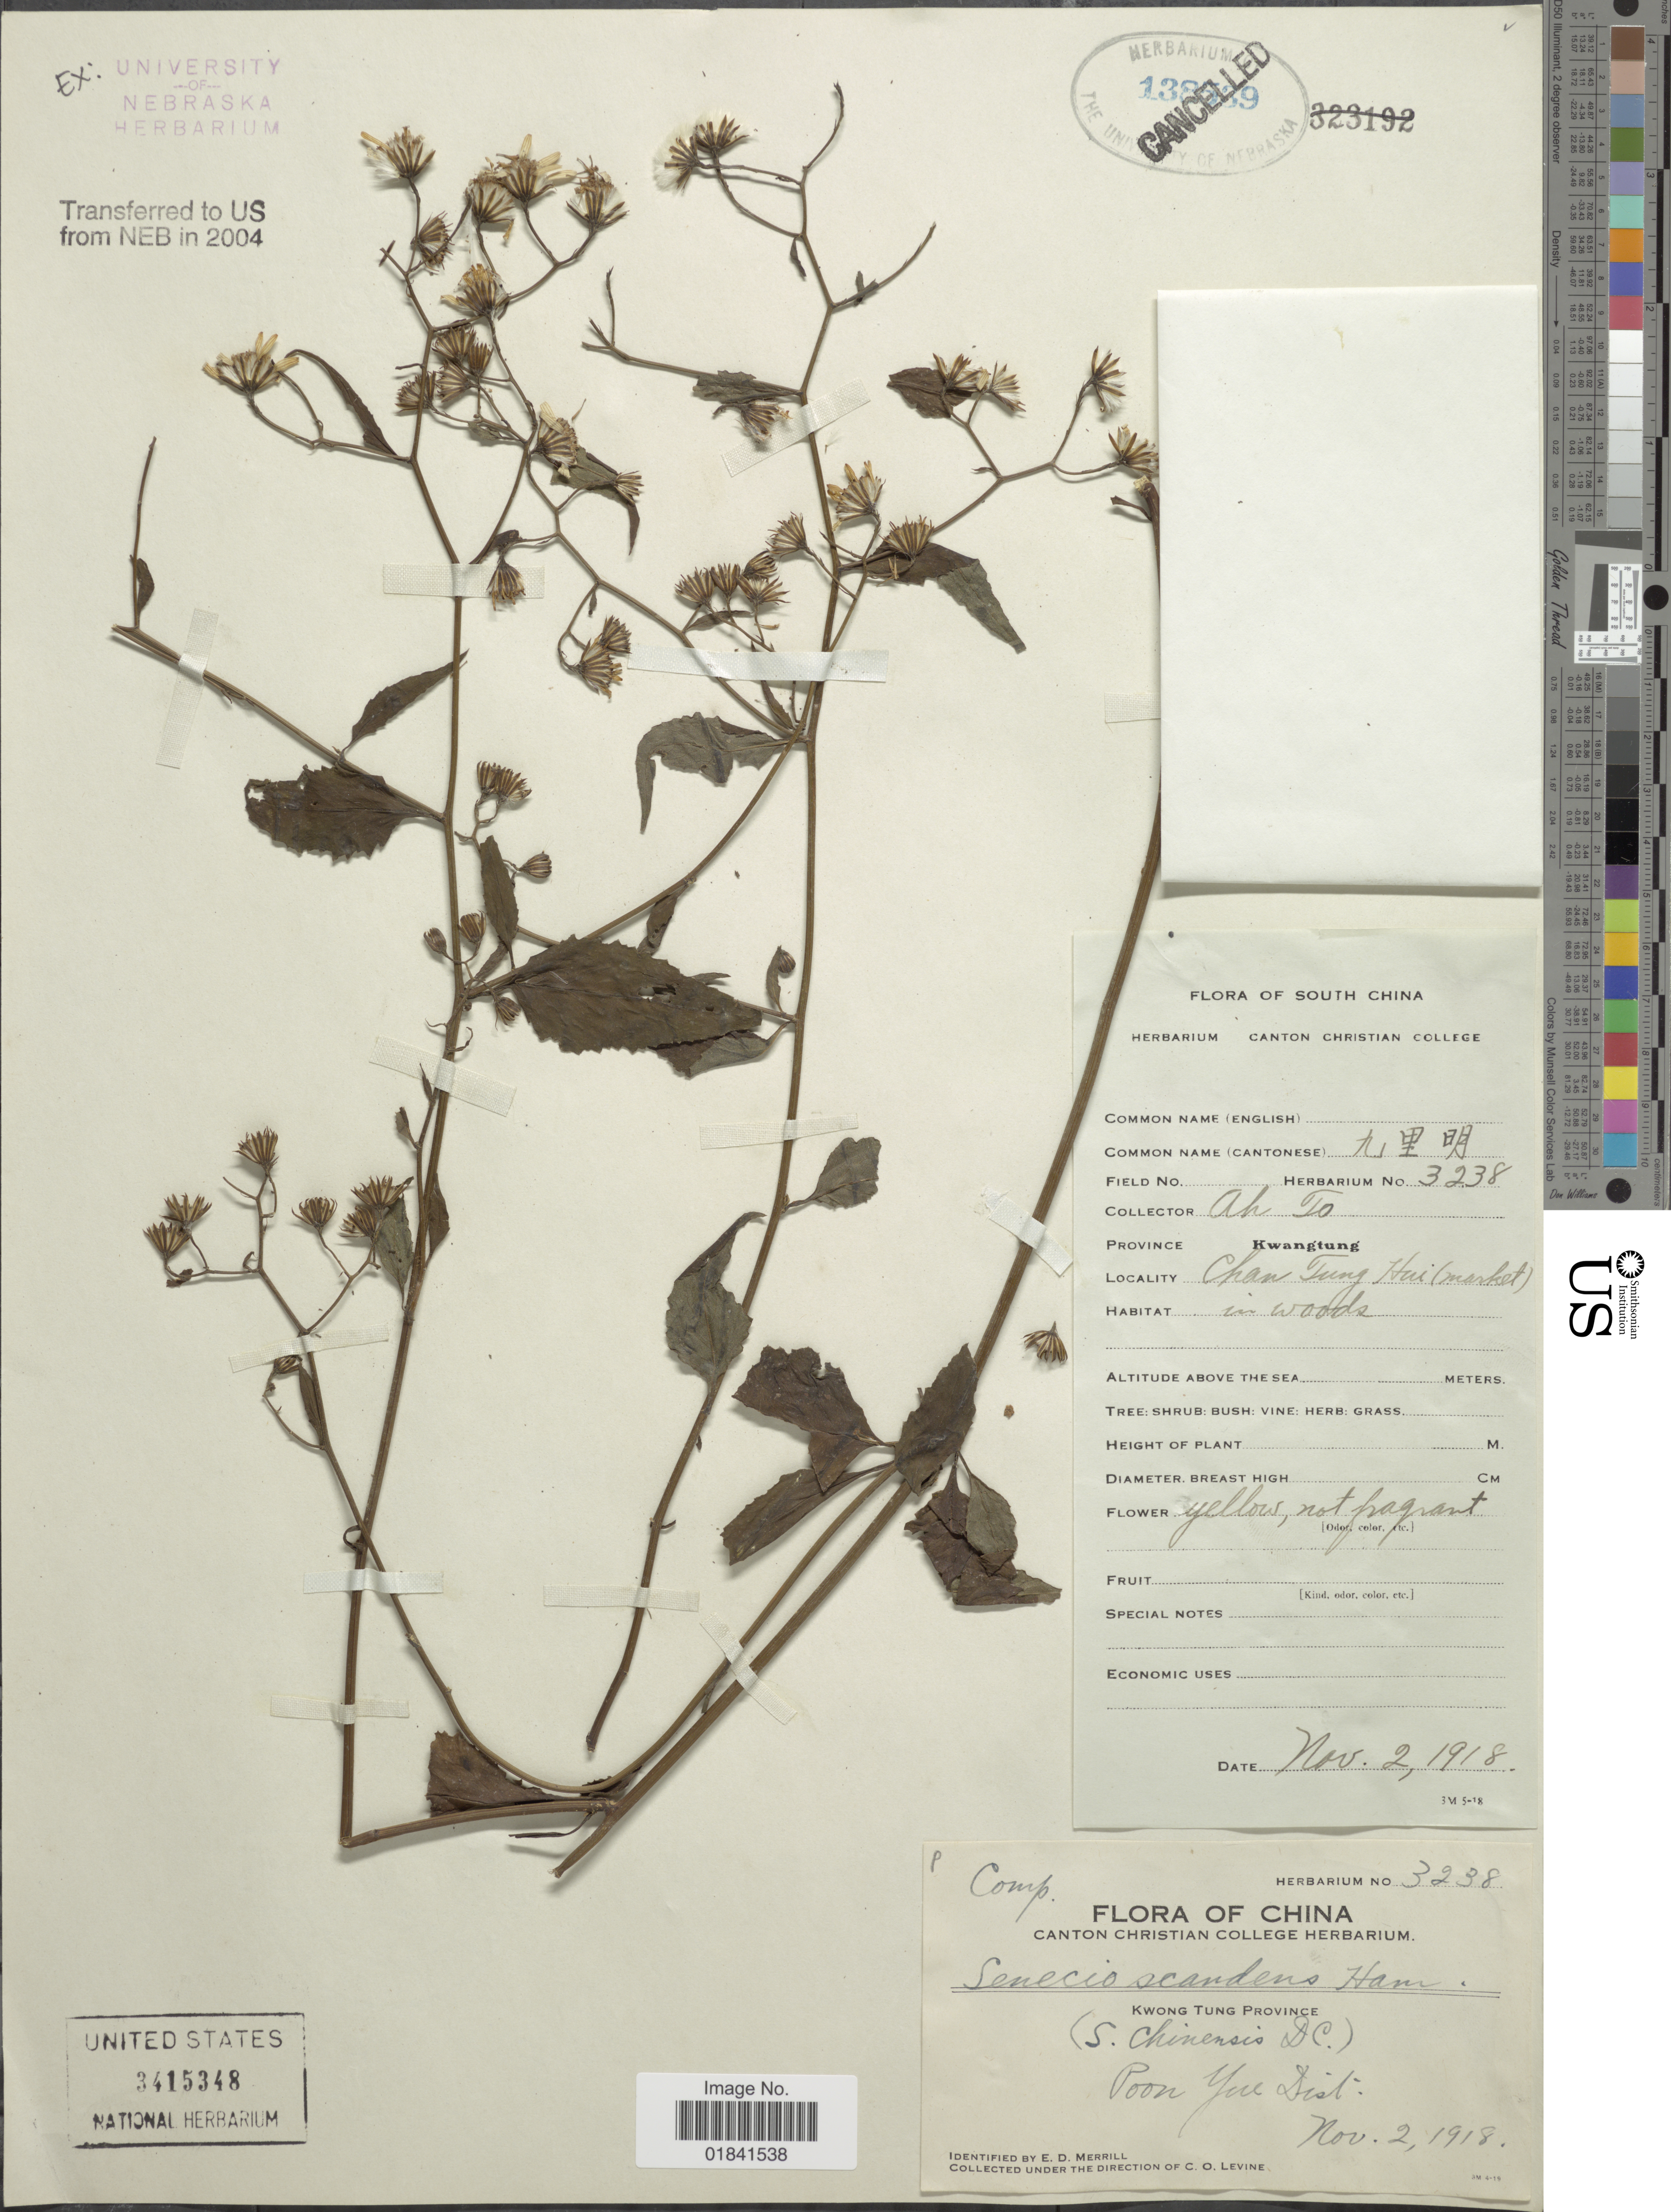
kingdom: Plantae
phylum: Tracheophyta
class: Magnoliopsida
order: Asterales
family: Asteraceae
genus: Senecio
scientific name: Senecio scandens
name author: Buch.-Ham. ex D. Don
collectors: E. D. Merrill & A. To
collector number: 3238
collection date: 1918-11-02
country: China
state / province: Guangdong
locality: Kwong Tung Province, Poon Yue Dist. , Province Kwangtung, Chan Tung Hui (market)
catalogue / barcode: US 3415348